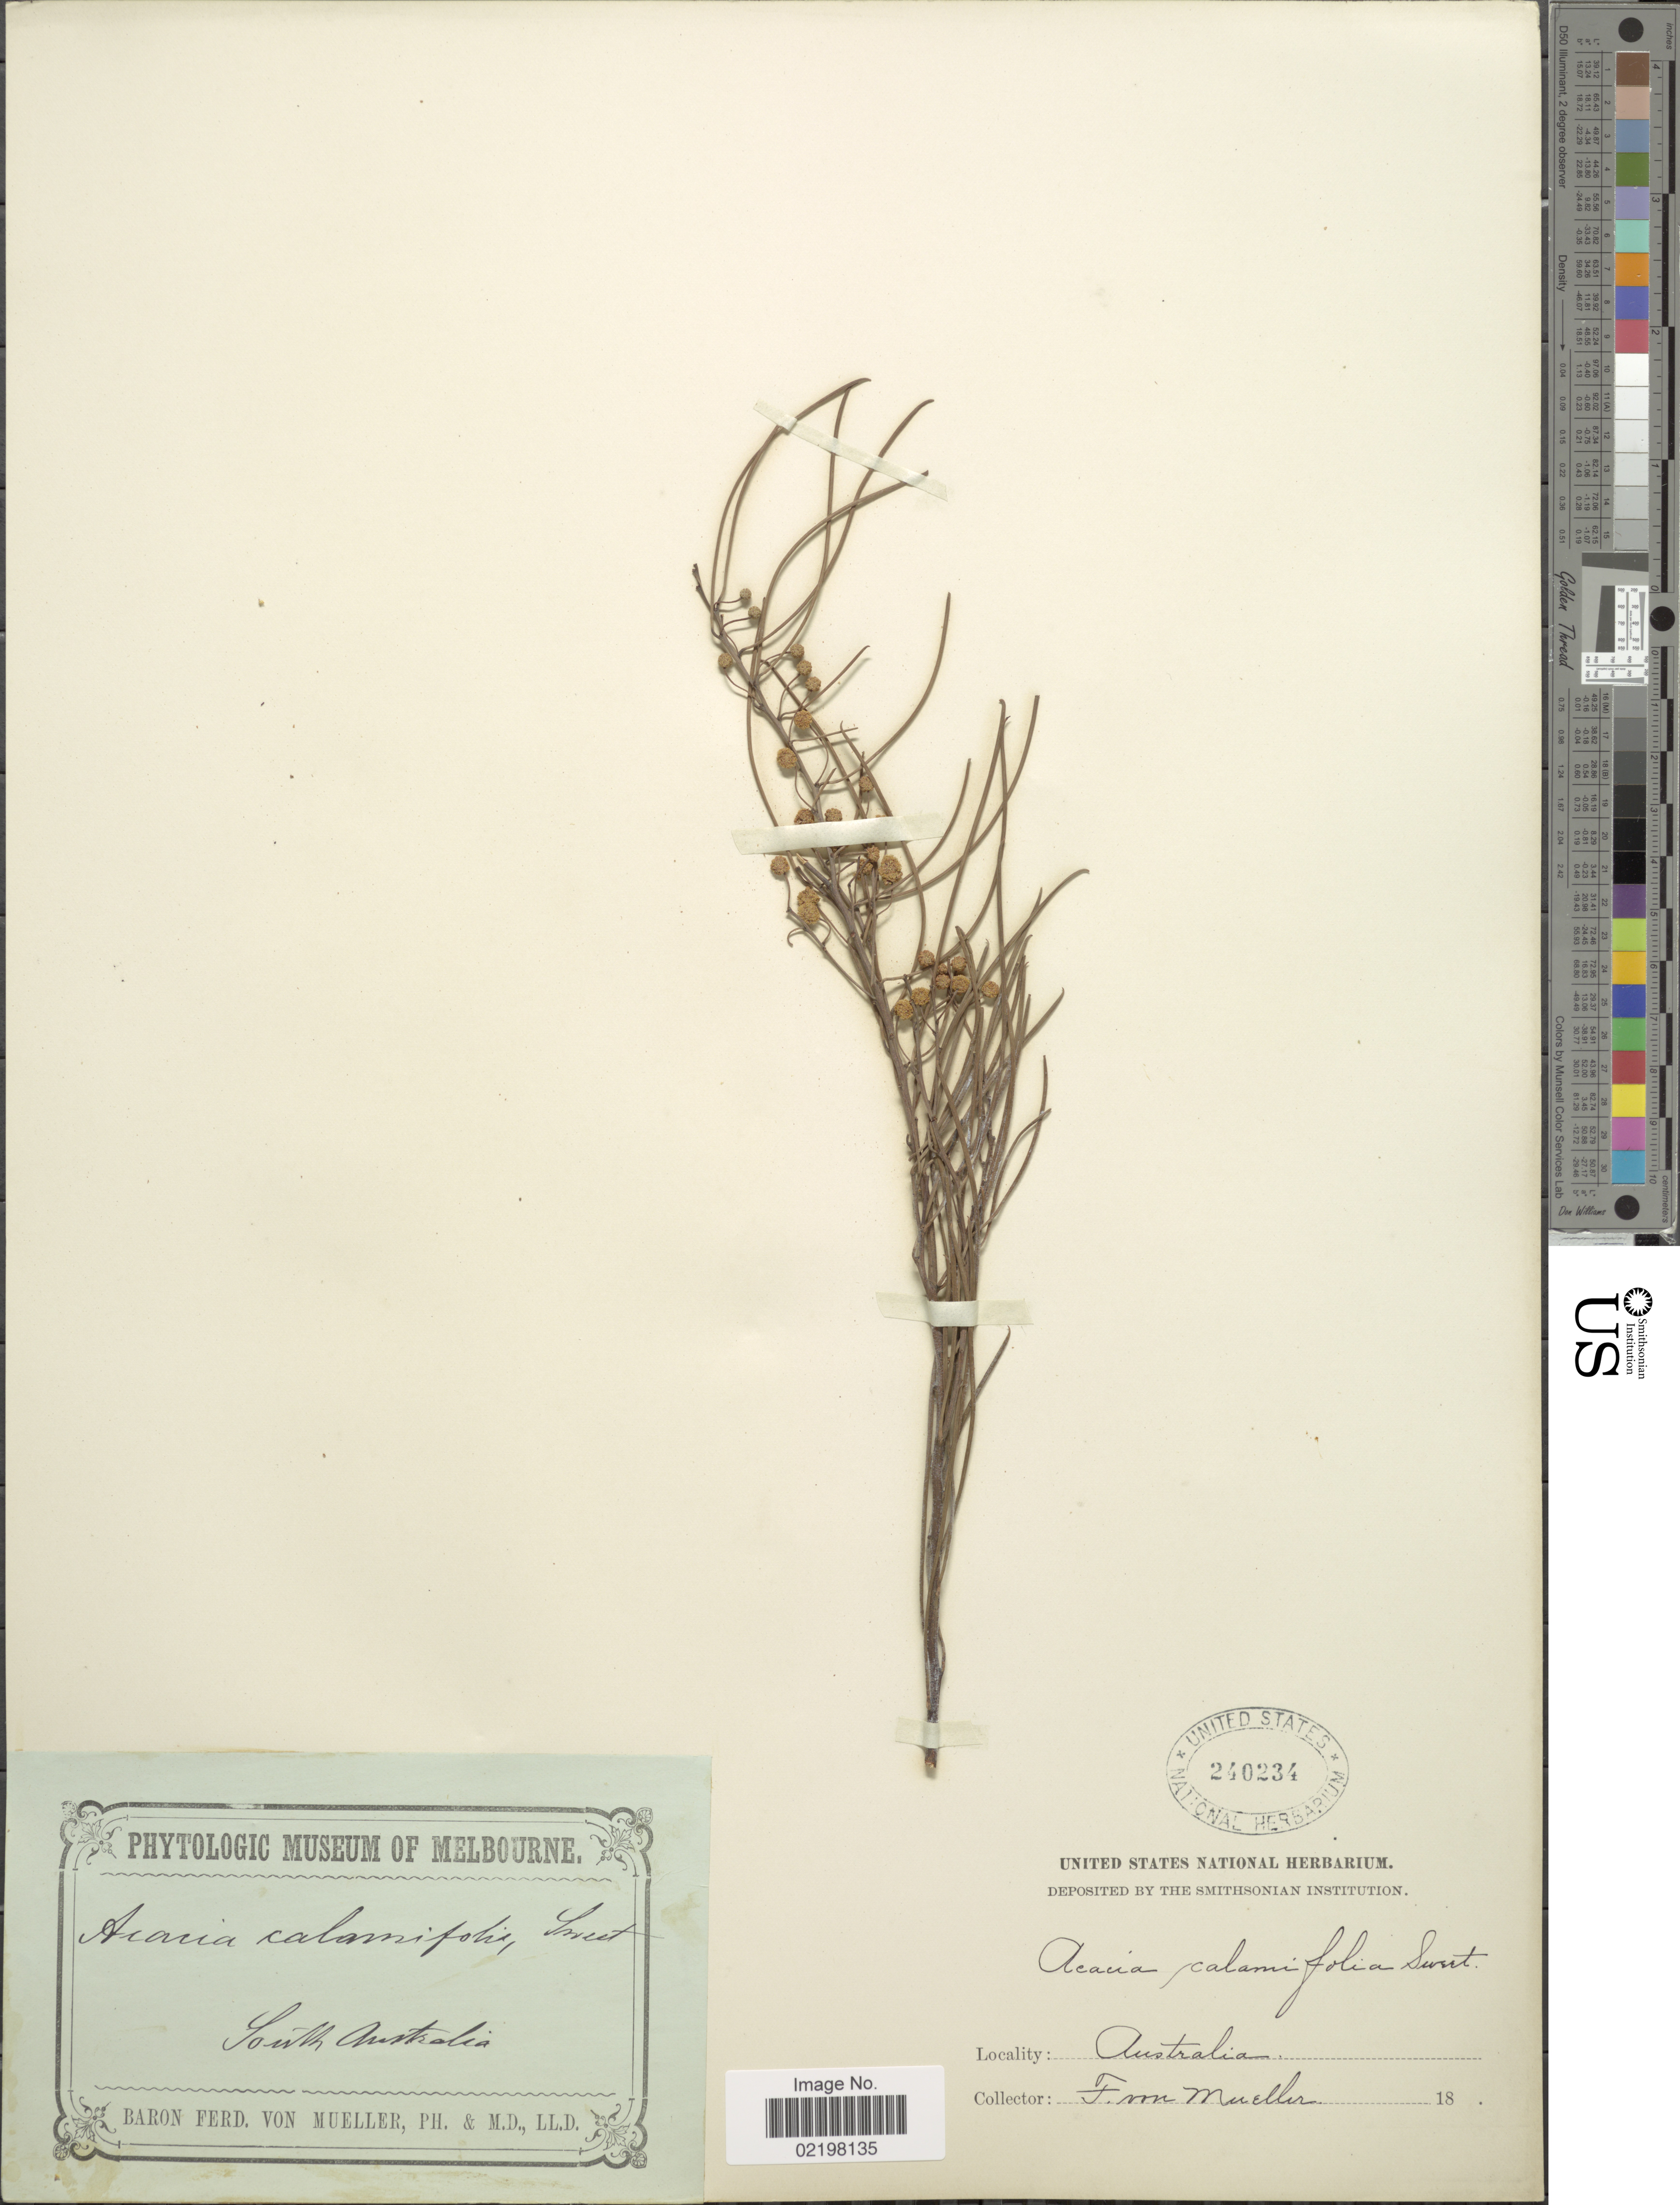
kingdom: Plantae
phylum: Tracheophyta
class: Magnoliopsida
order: Fabales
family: Fabaceae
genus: Acacia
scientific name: Acacia calamifolia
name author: Lindl.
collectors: F. von Mueller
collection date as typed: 18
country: Australia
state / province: South Australia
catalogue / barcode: US 240234